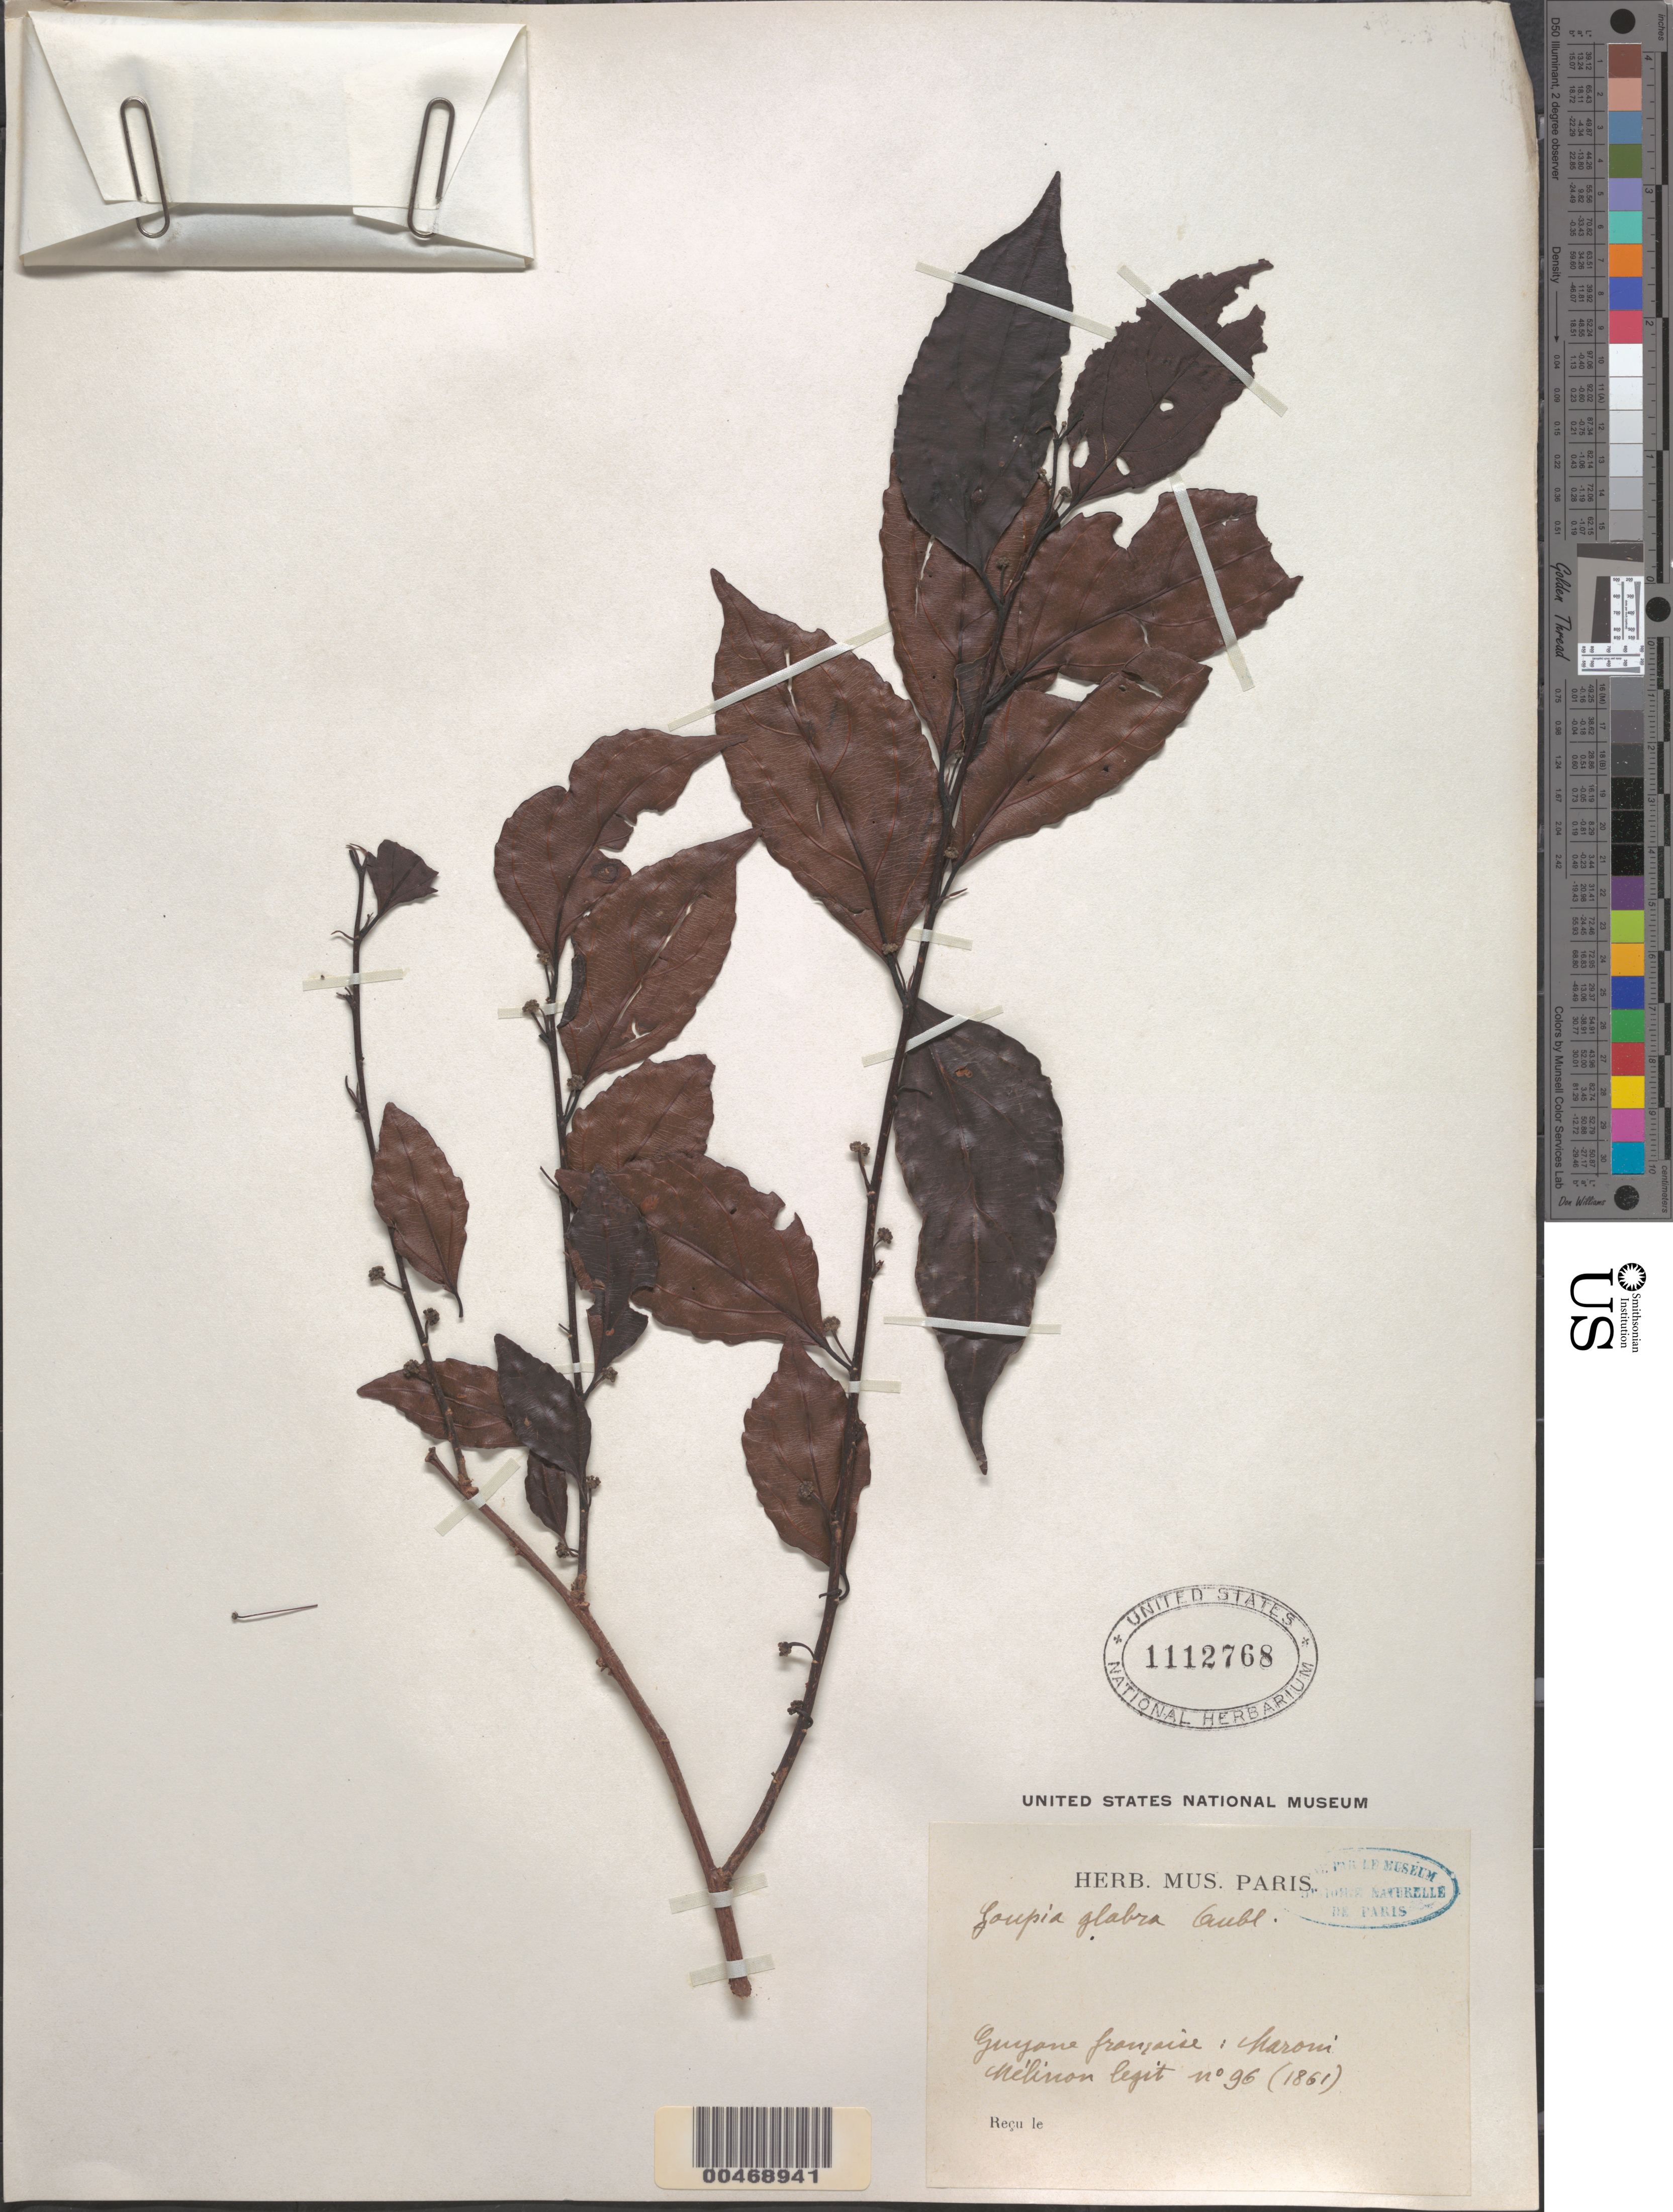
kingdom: Plantae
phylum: Tracheophyta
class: Magnoliopsida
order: Malpighiales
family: Goupiaceae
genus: Goupia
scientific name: Goupia glabra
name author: Aubl.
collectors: E. Mélinon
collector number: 96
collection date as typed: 1860 [1861?]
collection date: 1860 or 1861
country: French Guiana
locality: Maroni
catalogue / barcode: US 1112768